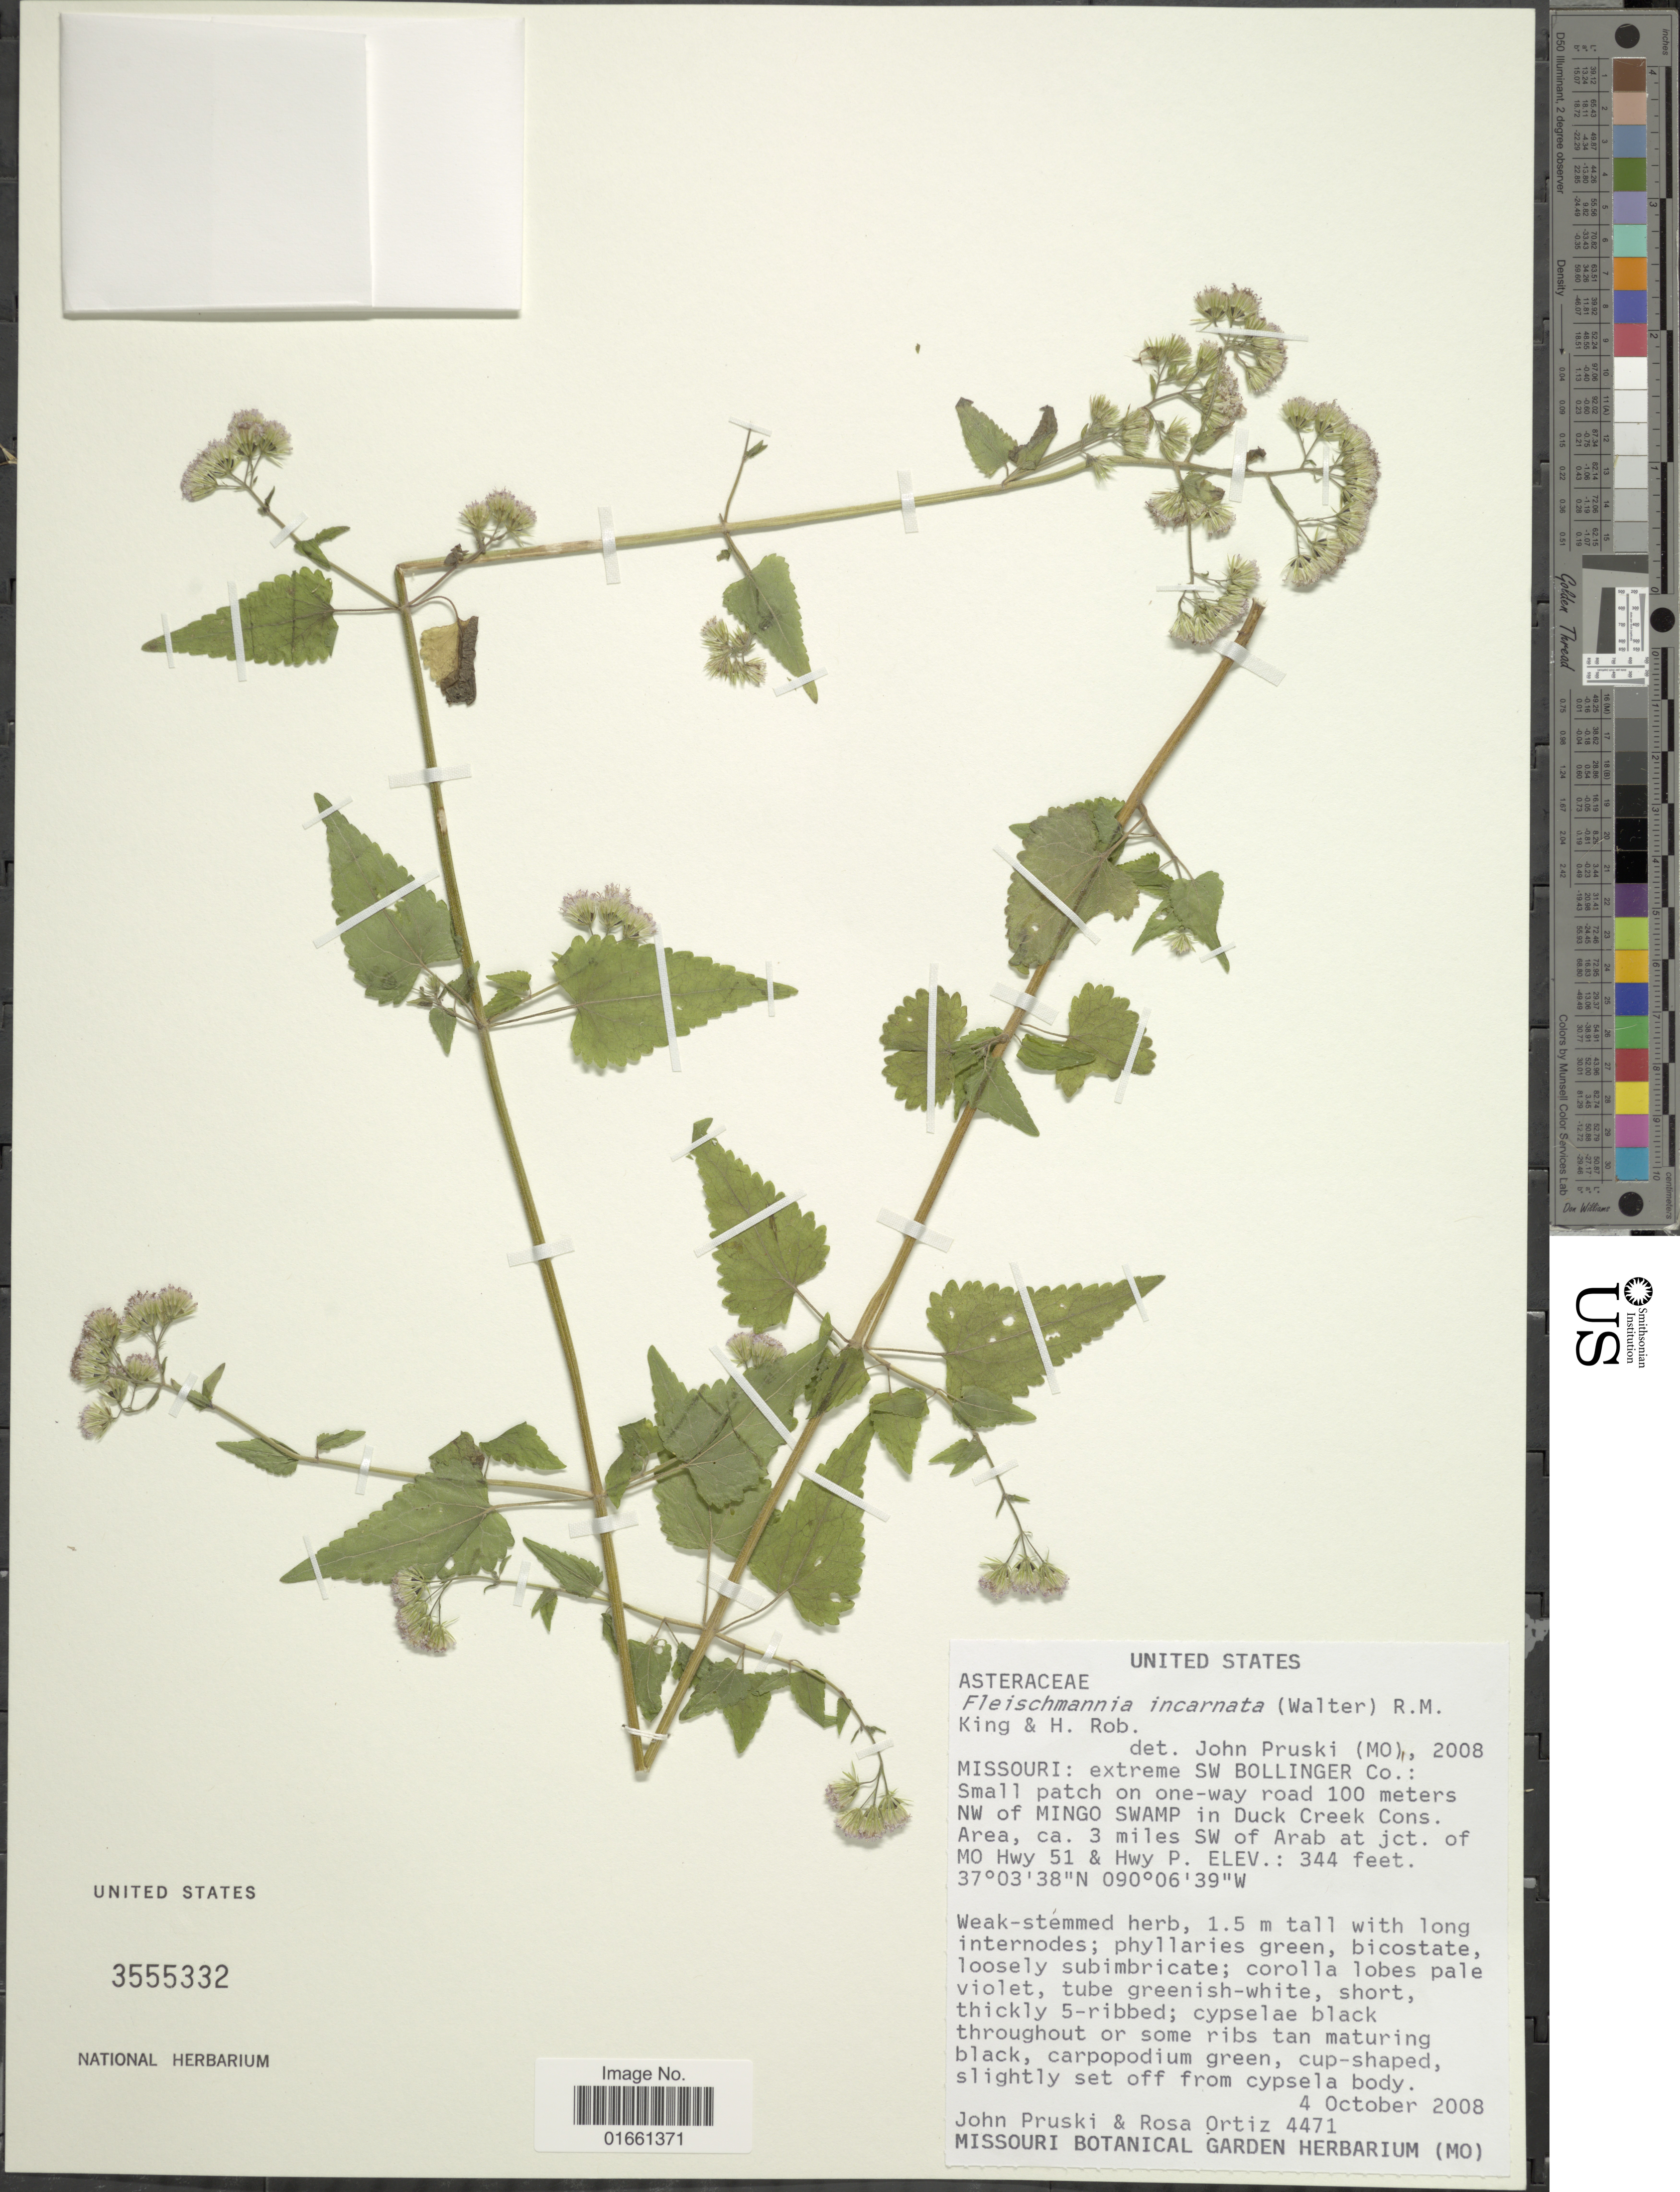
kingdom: Plantae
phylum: Tracheophyta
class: Magnoliopsida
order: Asterales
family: Asteraceae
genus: Fleischmannia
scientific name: Fleischmannia incarnata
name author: (Walter) R.M. King & H. Rob.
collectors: J. F. Pruski & R. del C. Ortiz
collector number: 4471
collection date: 2008-10-04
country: United States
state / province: Missouri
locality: Extreme SE Bollinger Co, Small patch on one - way road 100 meters NW of Mingo Swamp in Duck Creek Cons. Area, ca 3 miles SW of Arab at jct, of MO Hwy 51 & Hwy P.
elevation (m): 105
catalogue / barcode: US 3555332